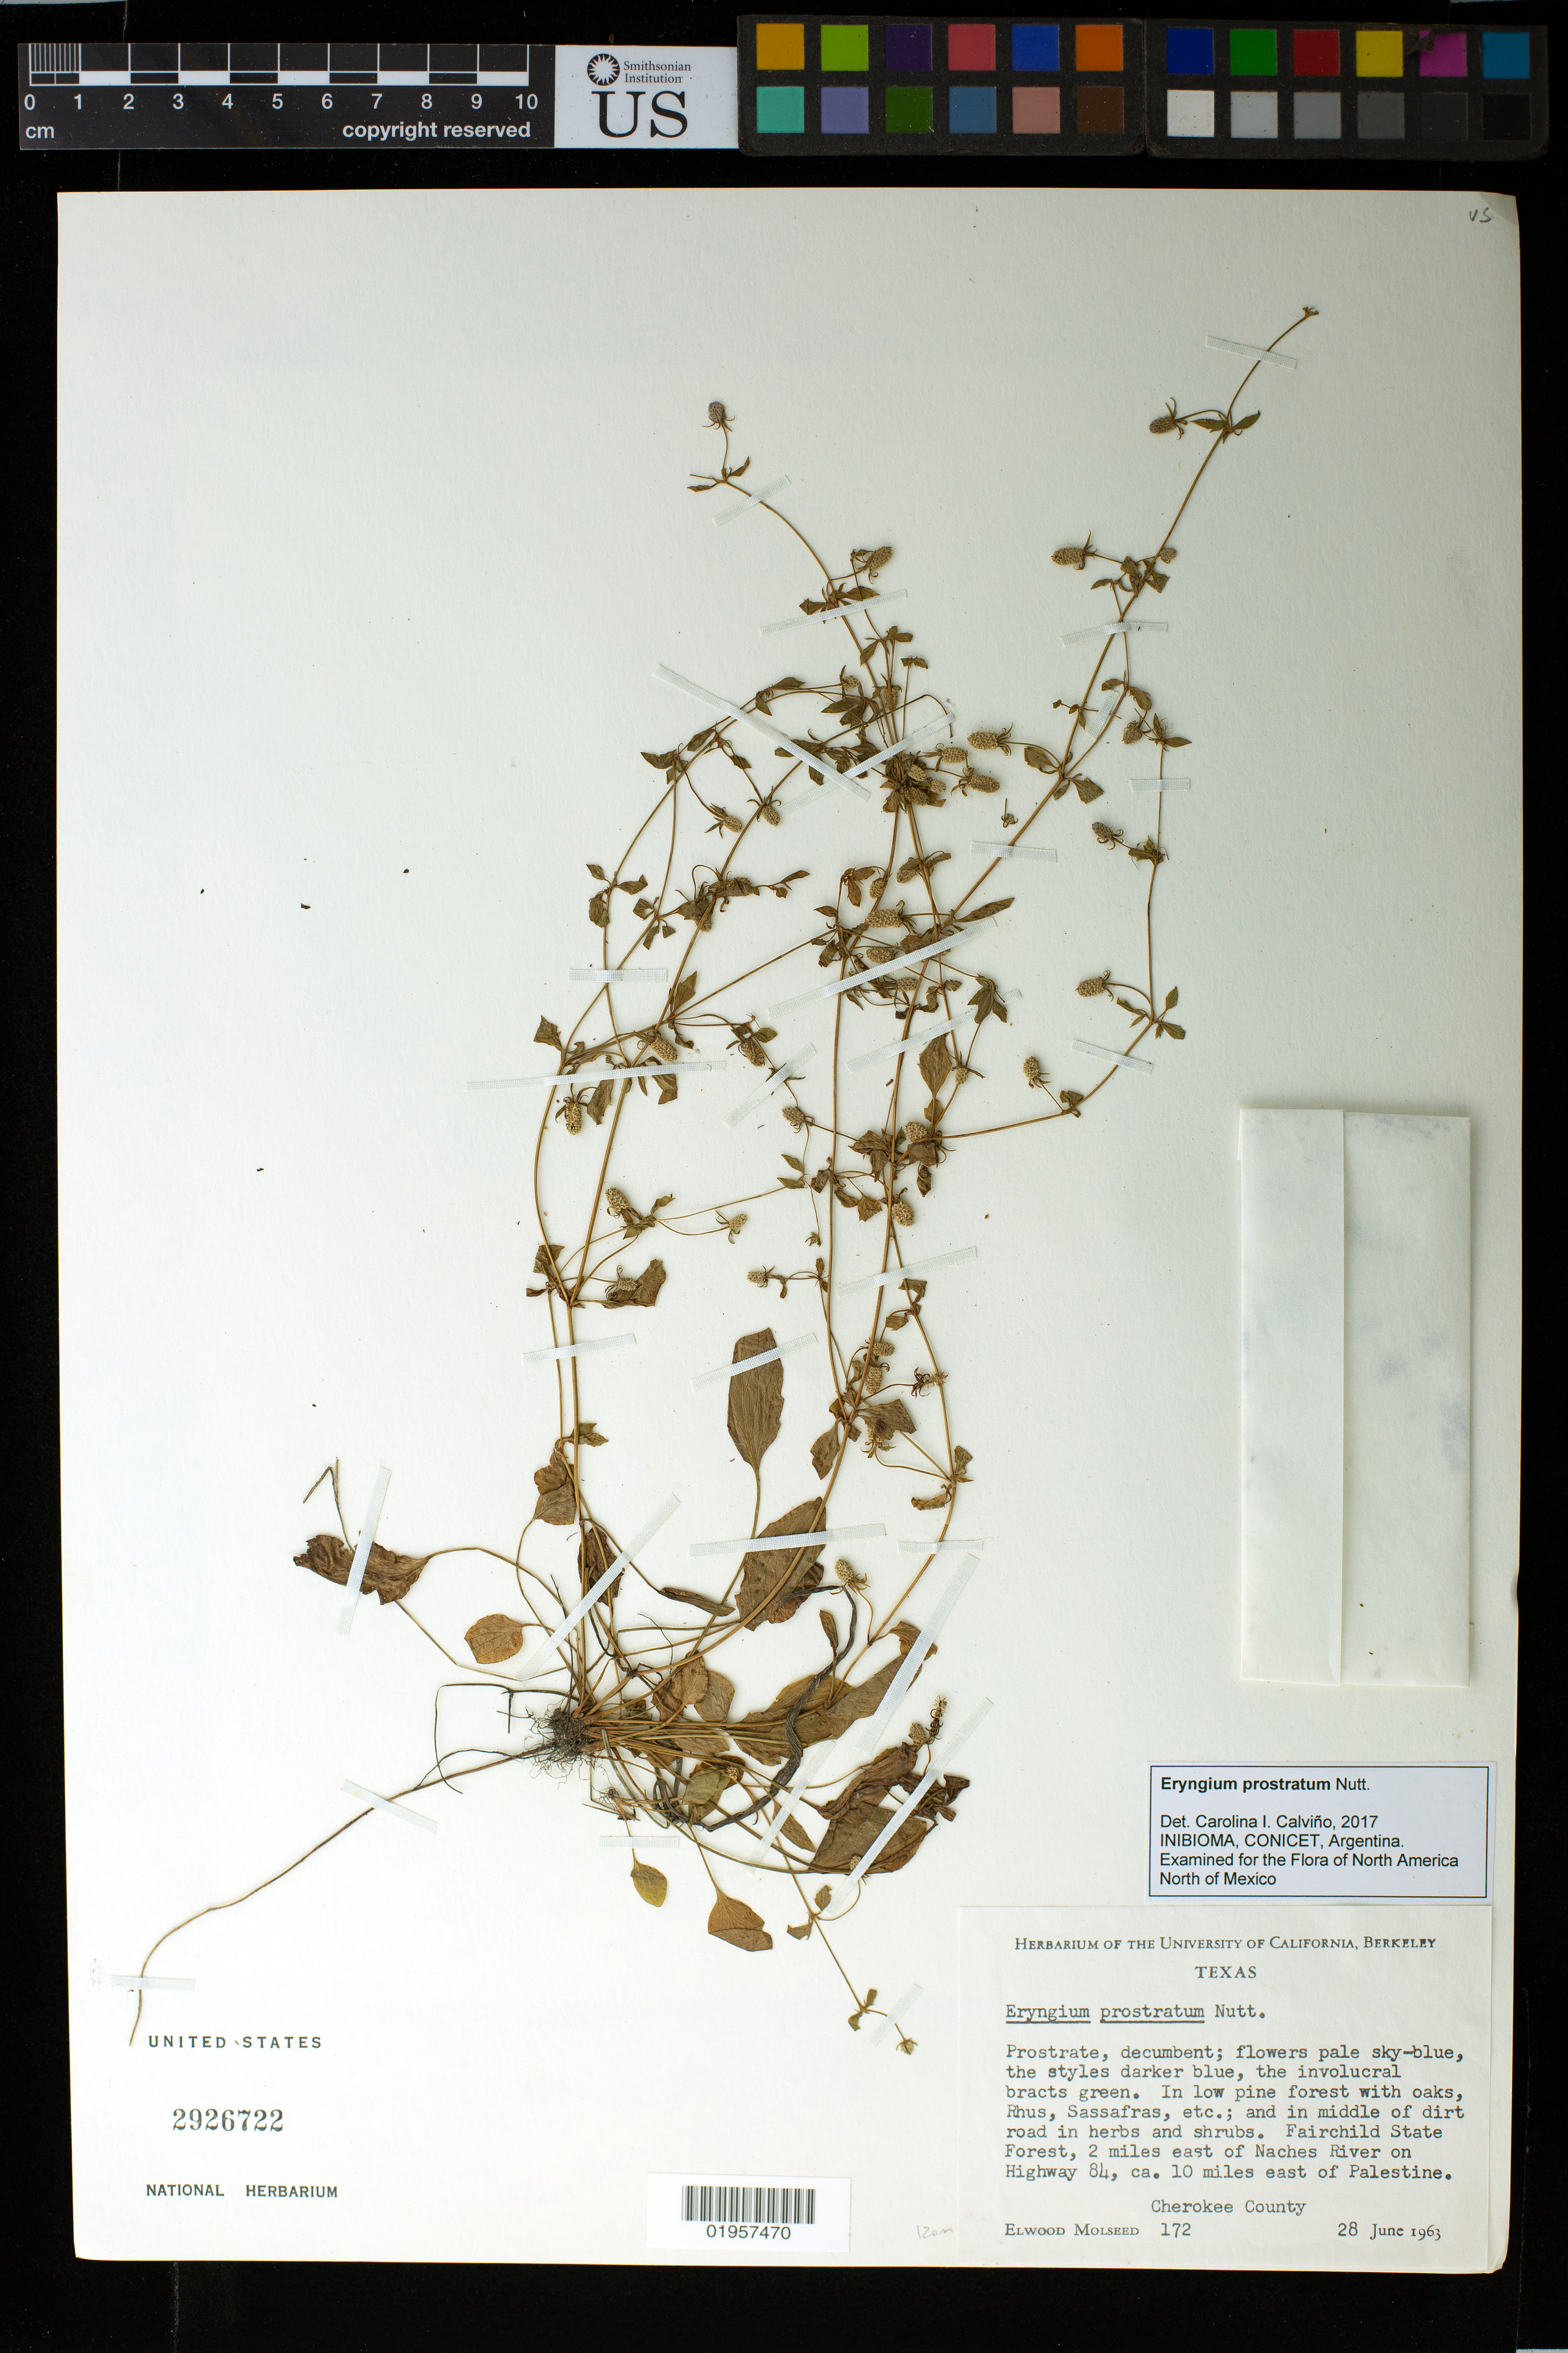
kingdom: Plantae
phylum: Tracheophyta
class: Magnoliopsida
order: Apiales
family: Apiaceae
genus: Eryngium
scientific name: Eryngium prostratum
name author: Nutt. ex DC.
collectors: E. Molseed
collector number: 172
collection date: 1963-06-28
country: United States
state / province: Texas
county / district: Cherokee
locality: Fairchild State Forest, 2 mi. E of Naches River on Hwy 84, 10 mi.E of Palestine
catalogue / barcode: US 2926722